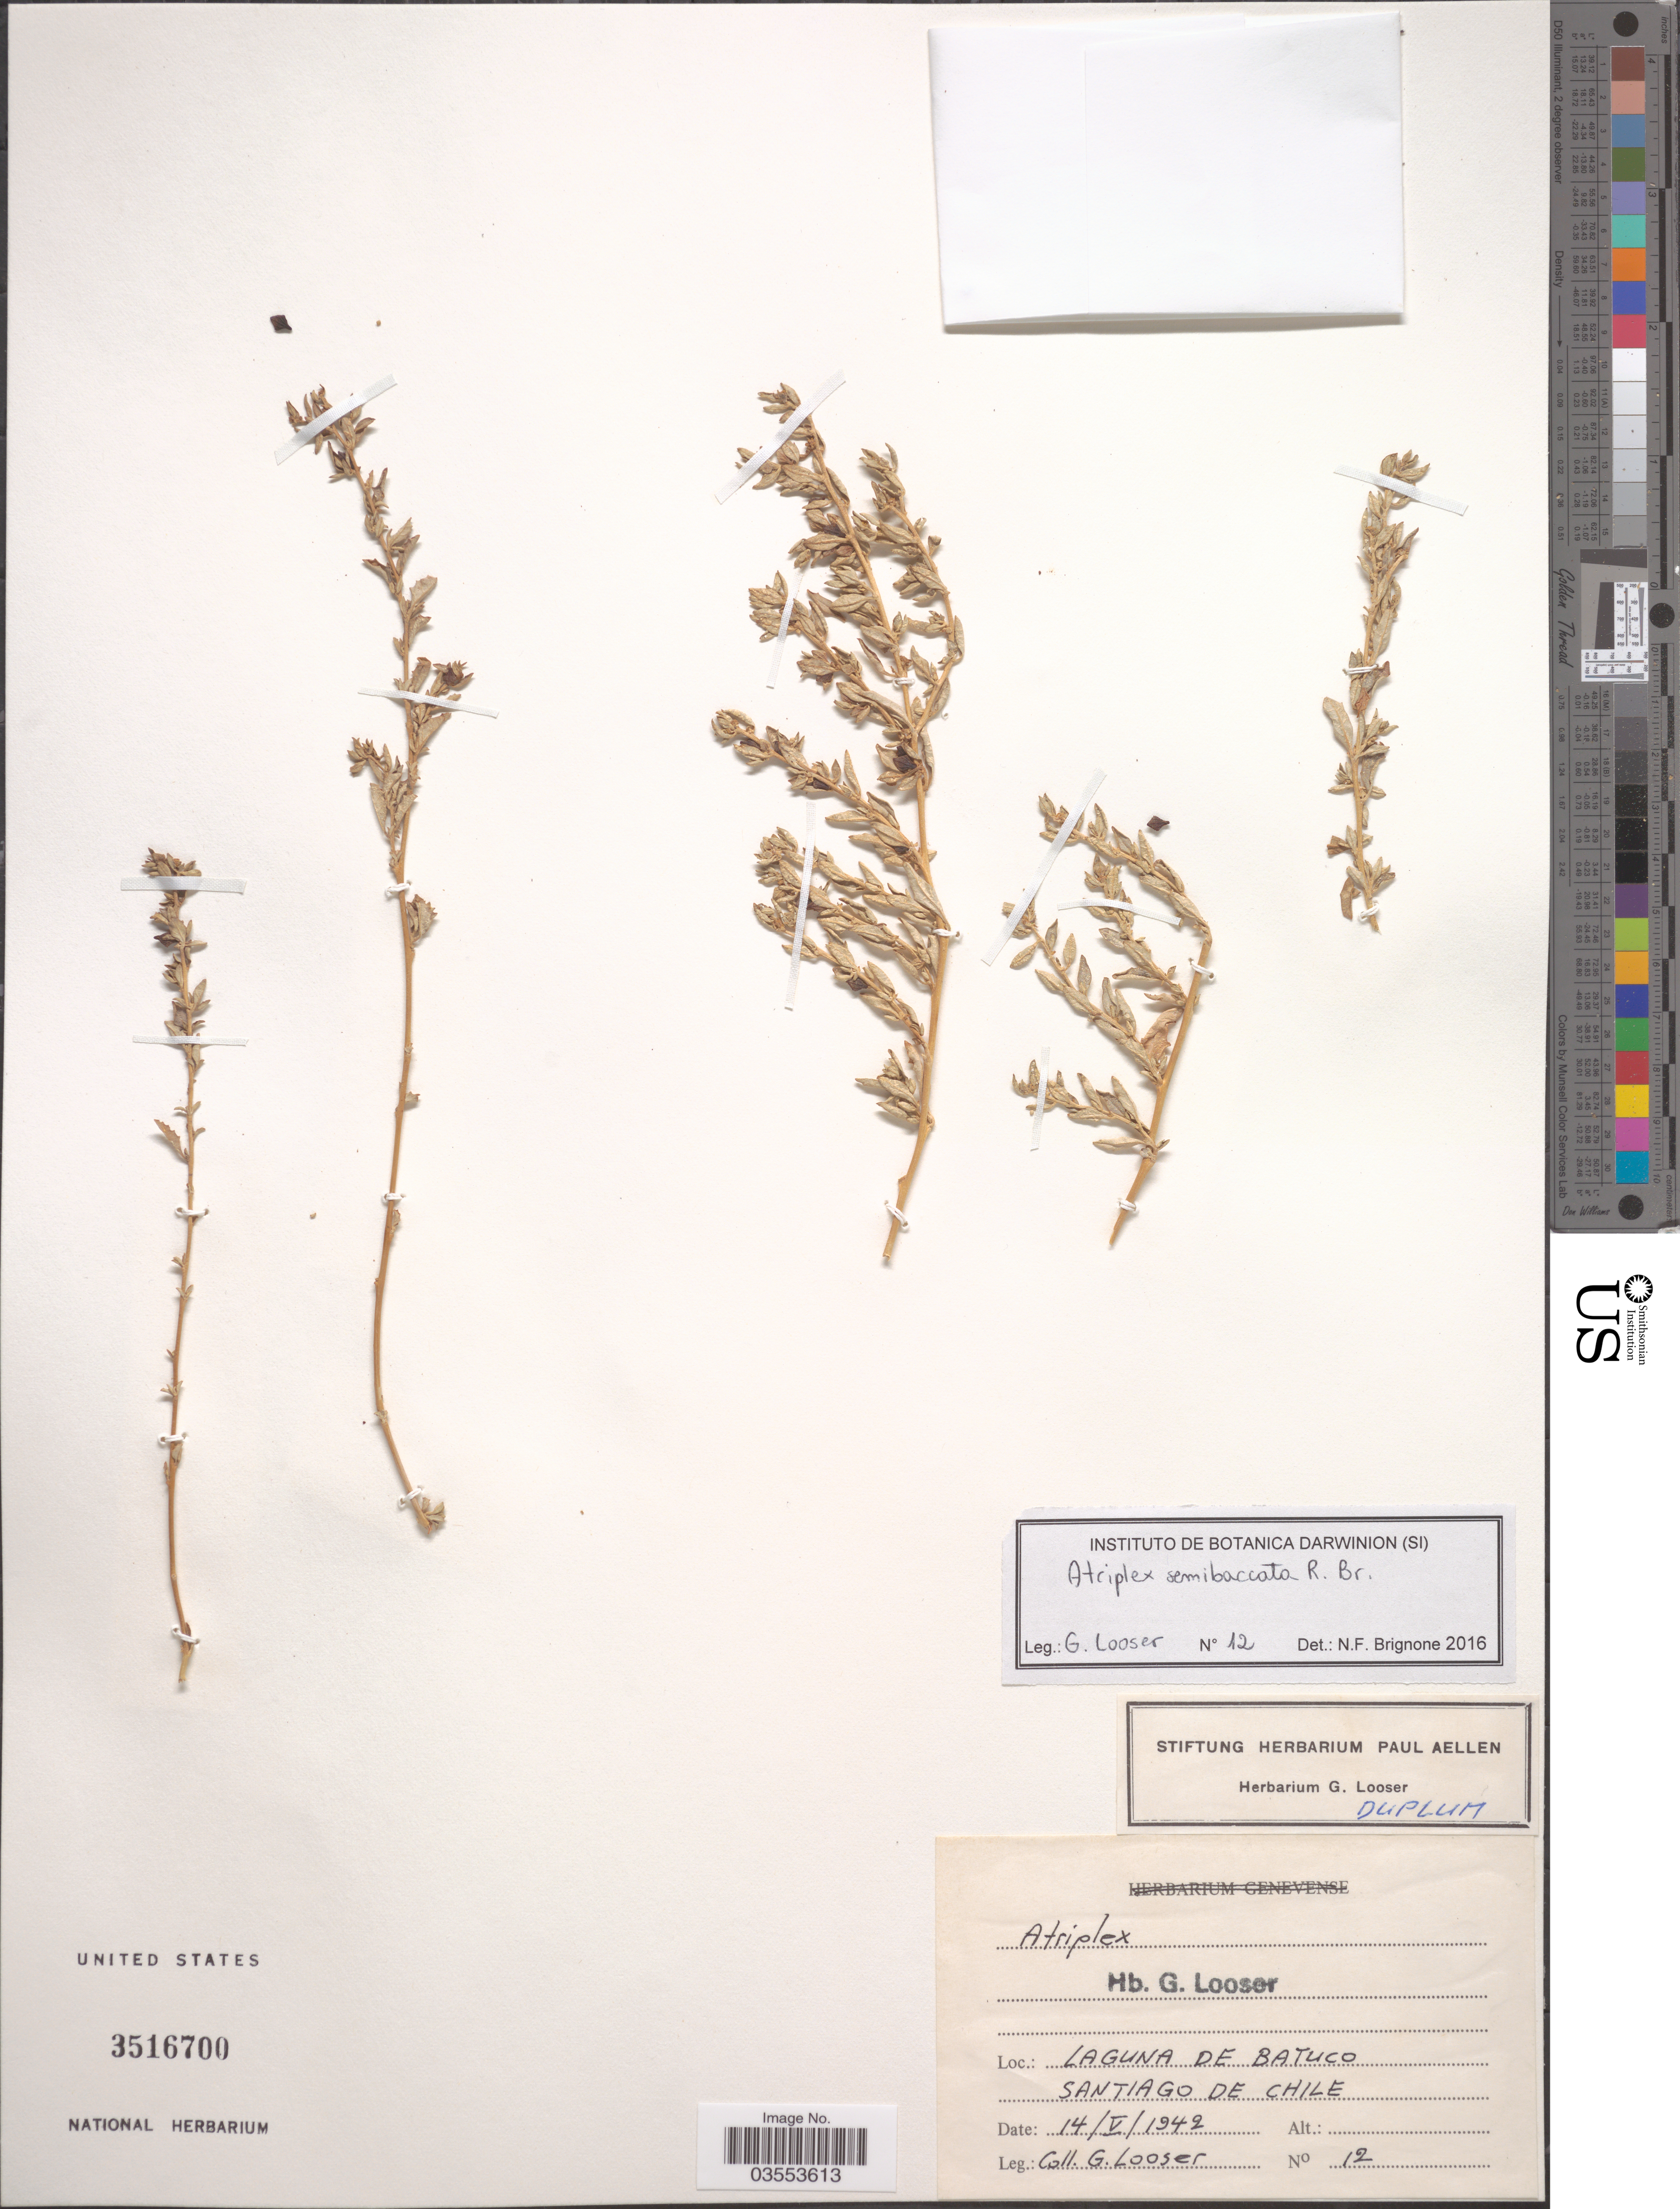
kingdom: Plantae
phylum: Tracheophyta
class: Magnoliopsida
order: Caryophyllales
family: Amaranthaceae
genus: Atriplex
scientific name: Atriplex sp.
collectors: G. Looser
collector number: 12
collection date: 1942-05-14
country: Chile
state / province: Región Metropolitana (RM)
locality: Laguna de Batuco. Santiago de Chile.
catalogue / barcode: US 3516700